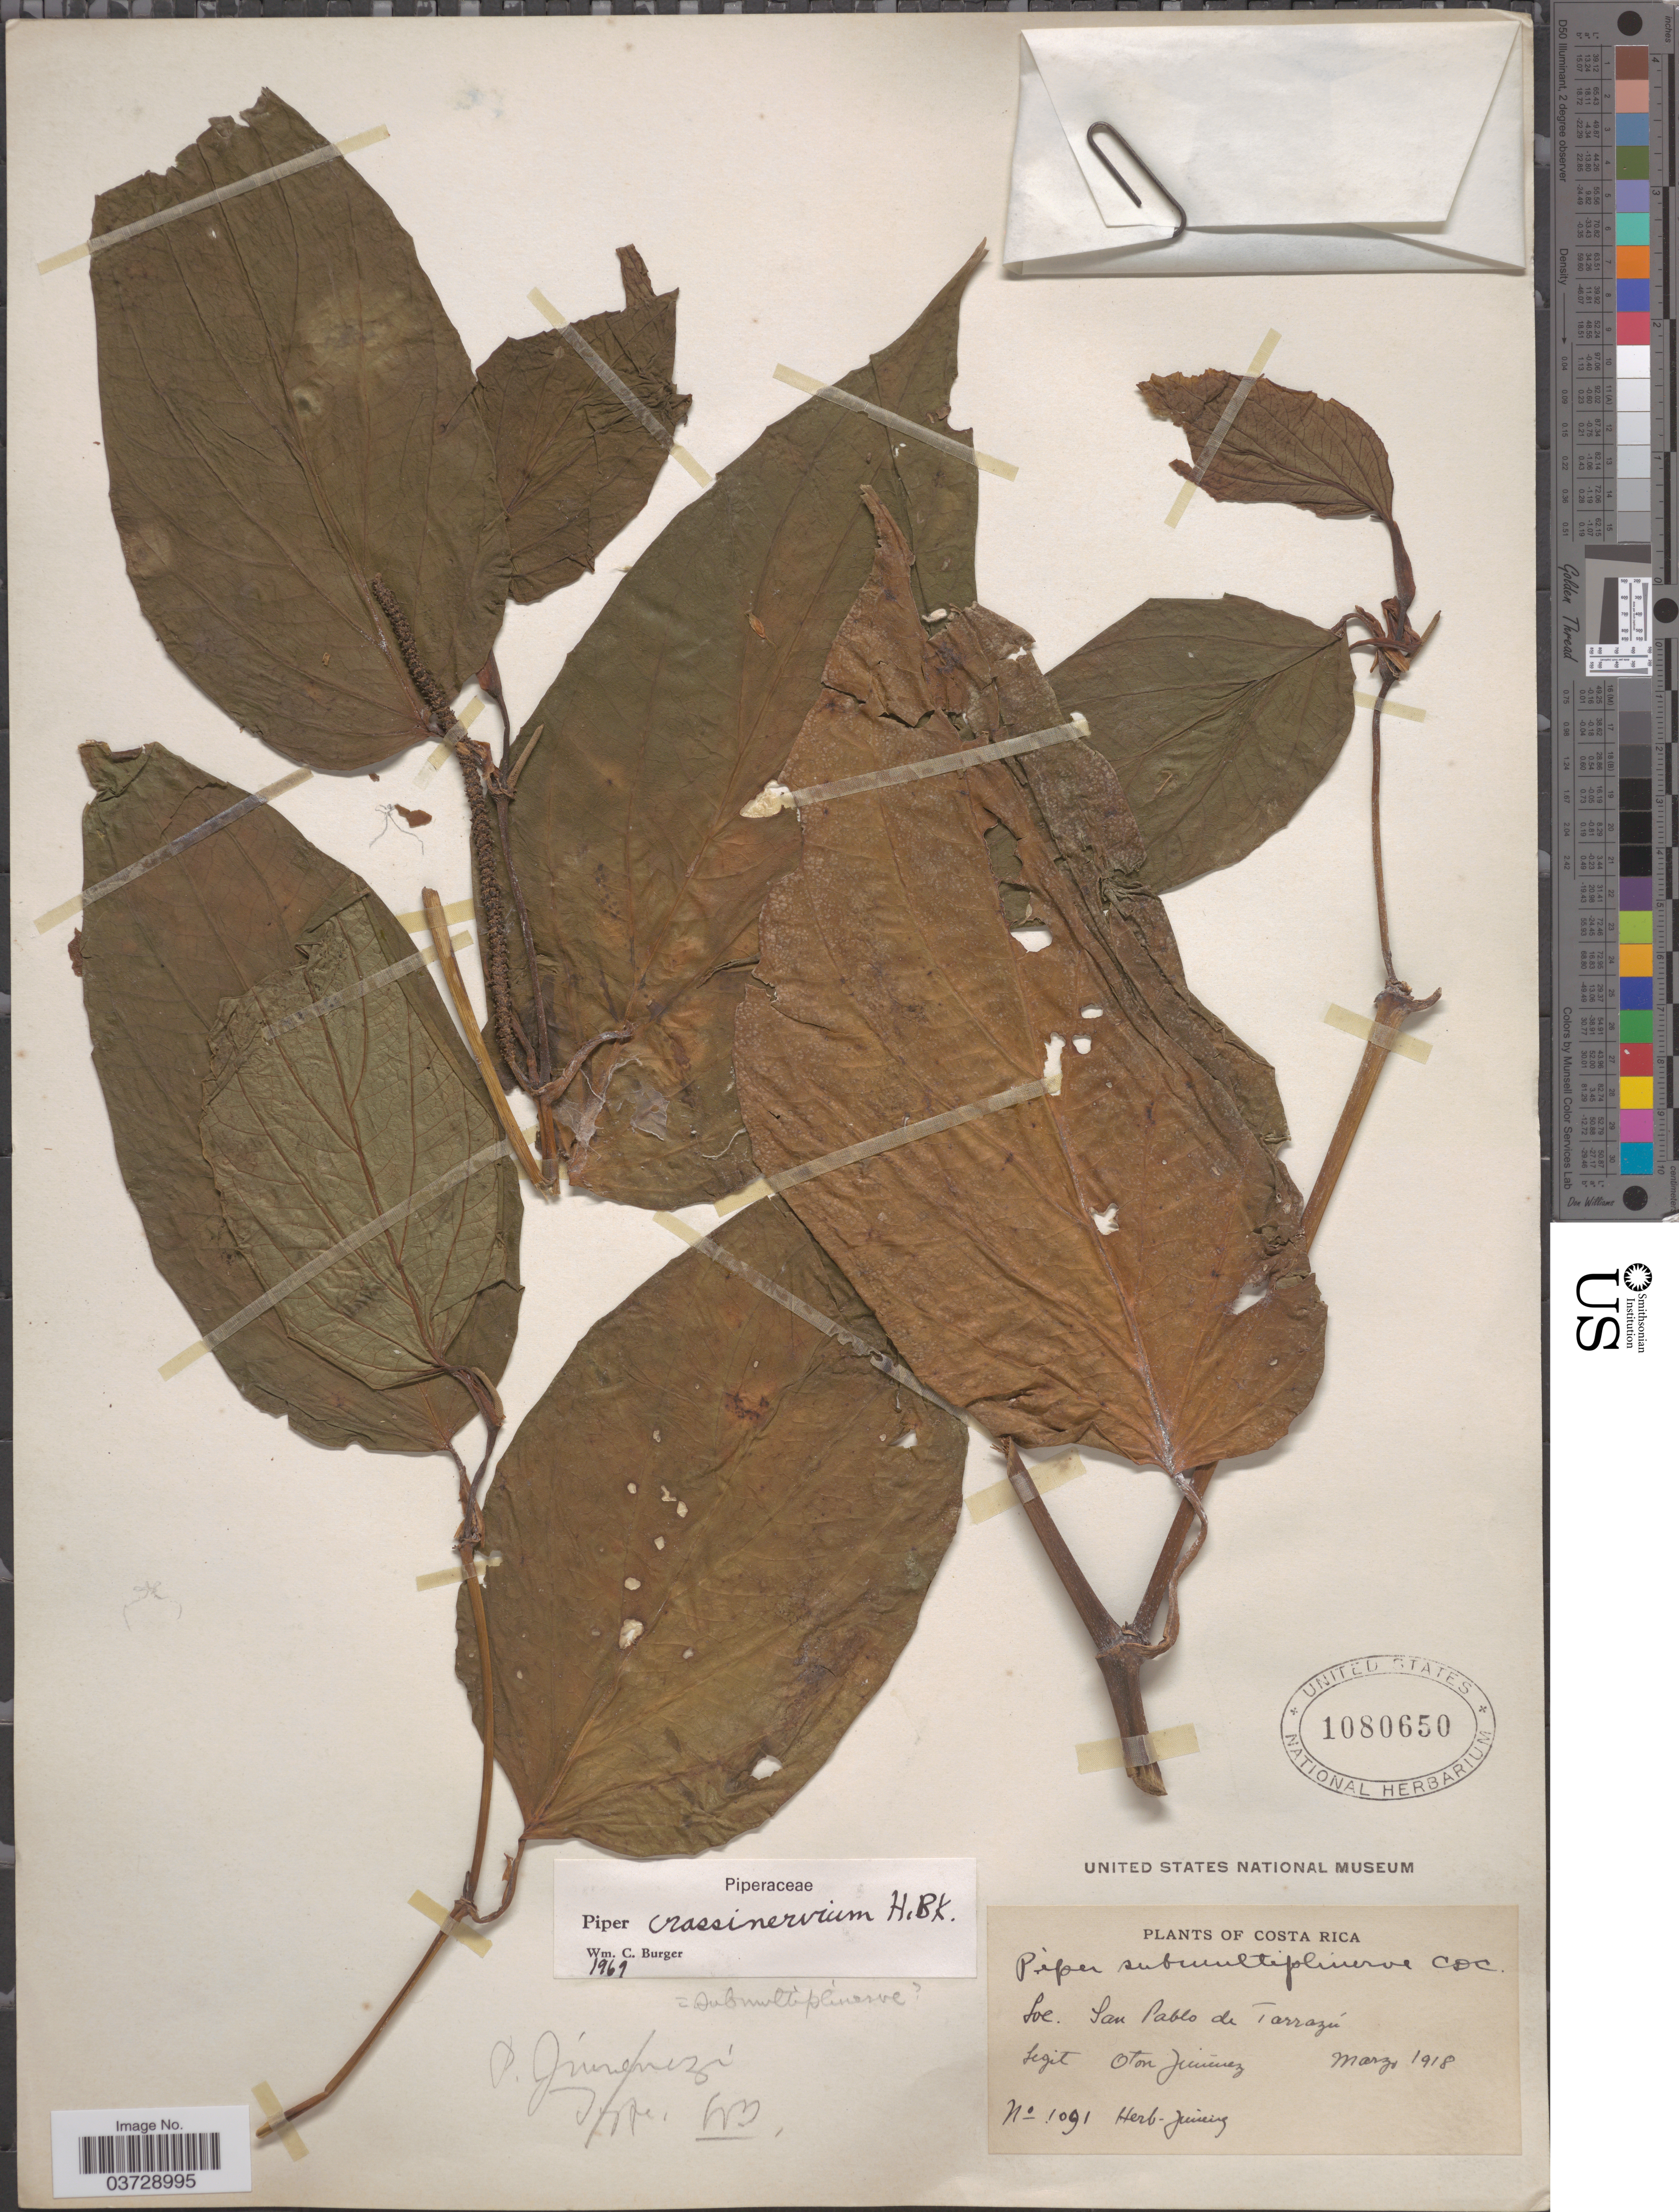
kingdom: Plantae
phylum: Tracheophyta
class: Magnoliopsida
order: Piperales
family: Piperaceae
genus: Piper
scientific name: Piper crassinervium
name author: Kunth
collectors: O. Jimenez L.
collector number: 1091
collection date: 1918-03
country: Costa Rica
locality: San Pablo de Tarrazú.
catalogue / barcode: US 1080650